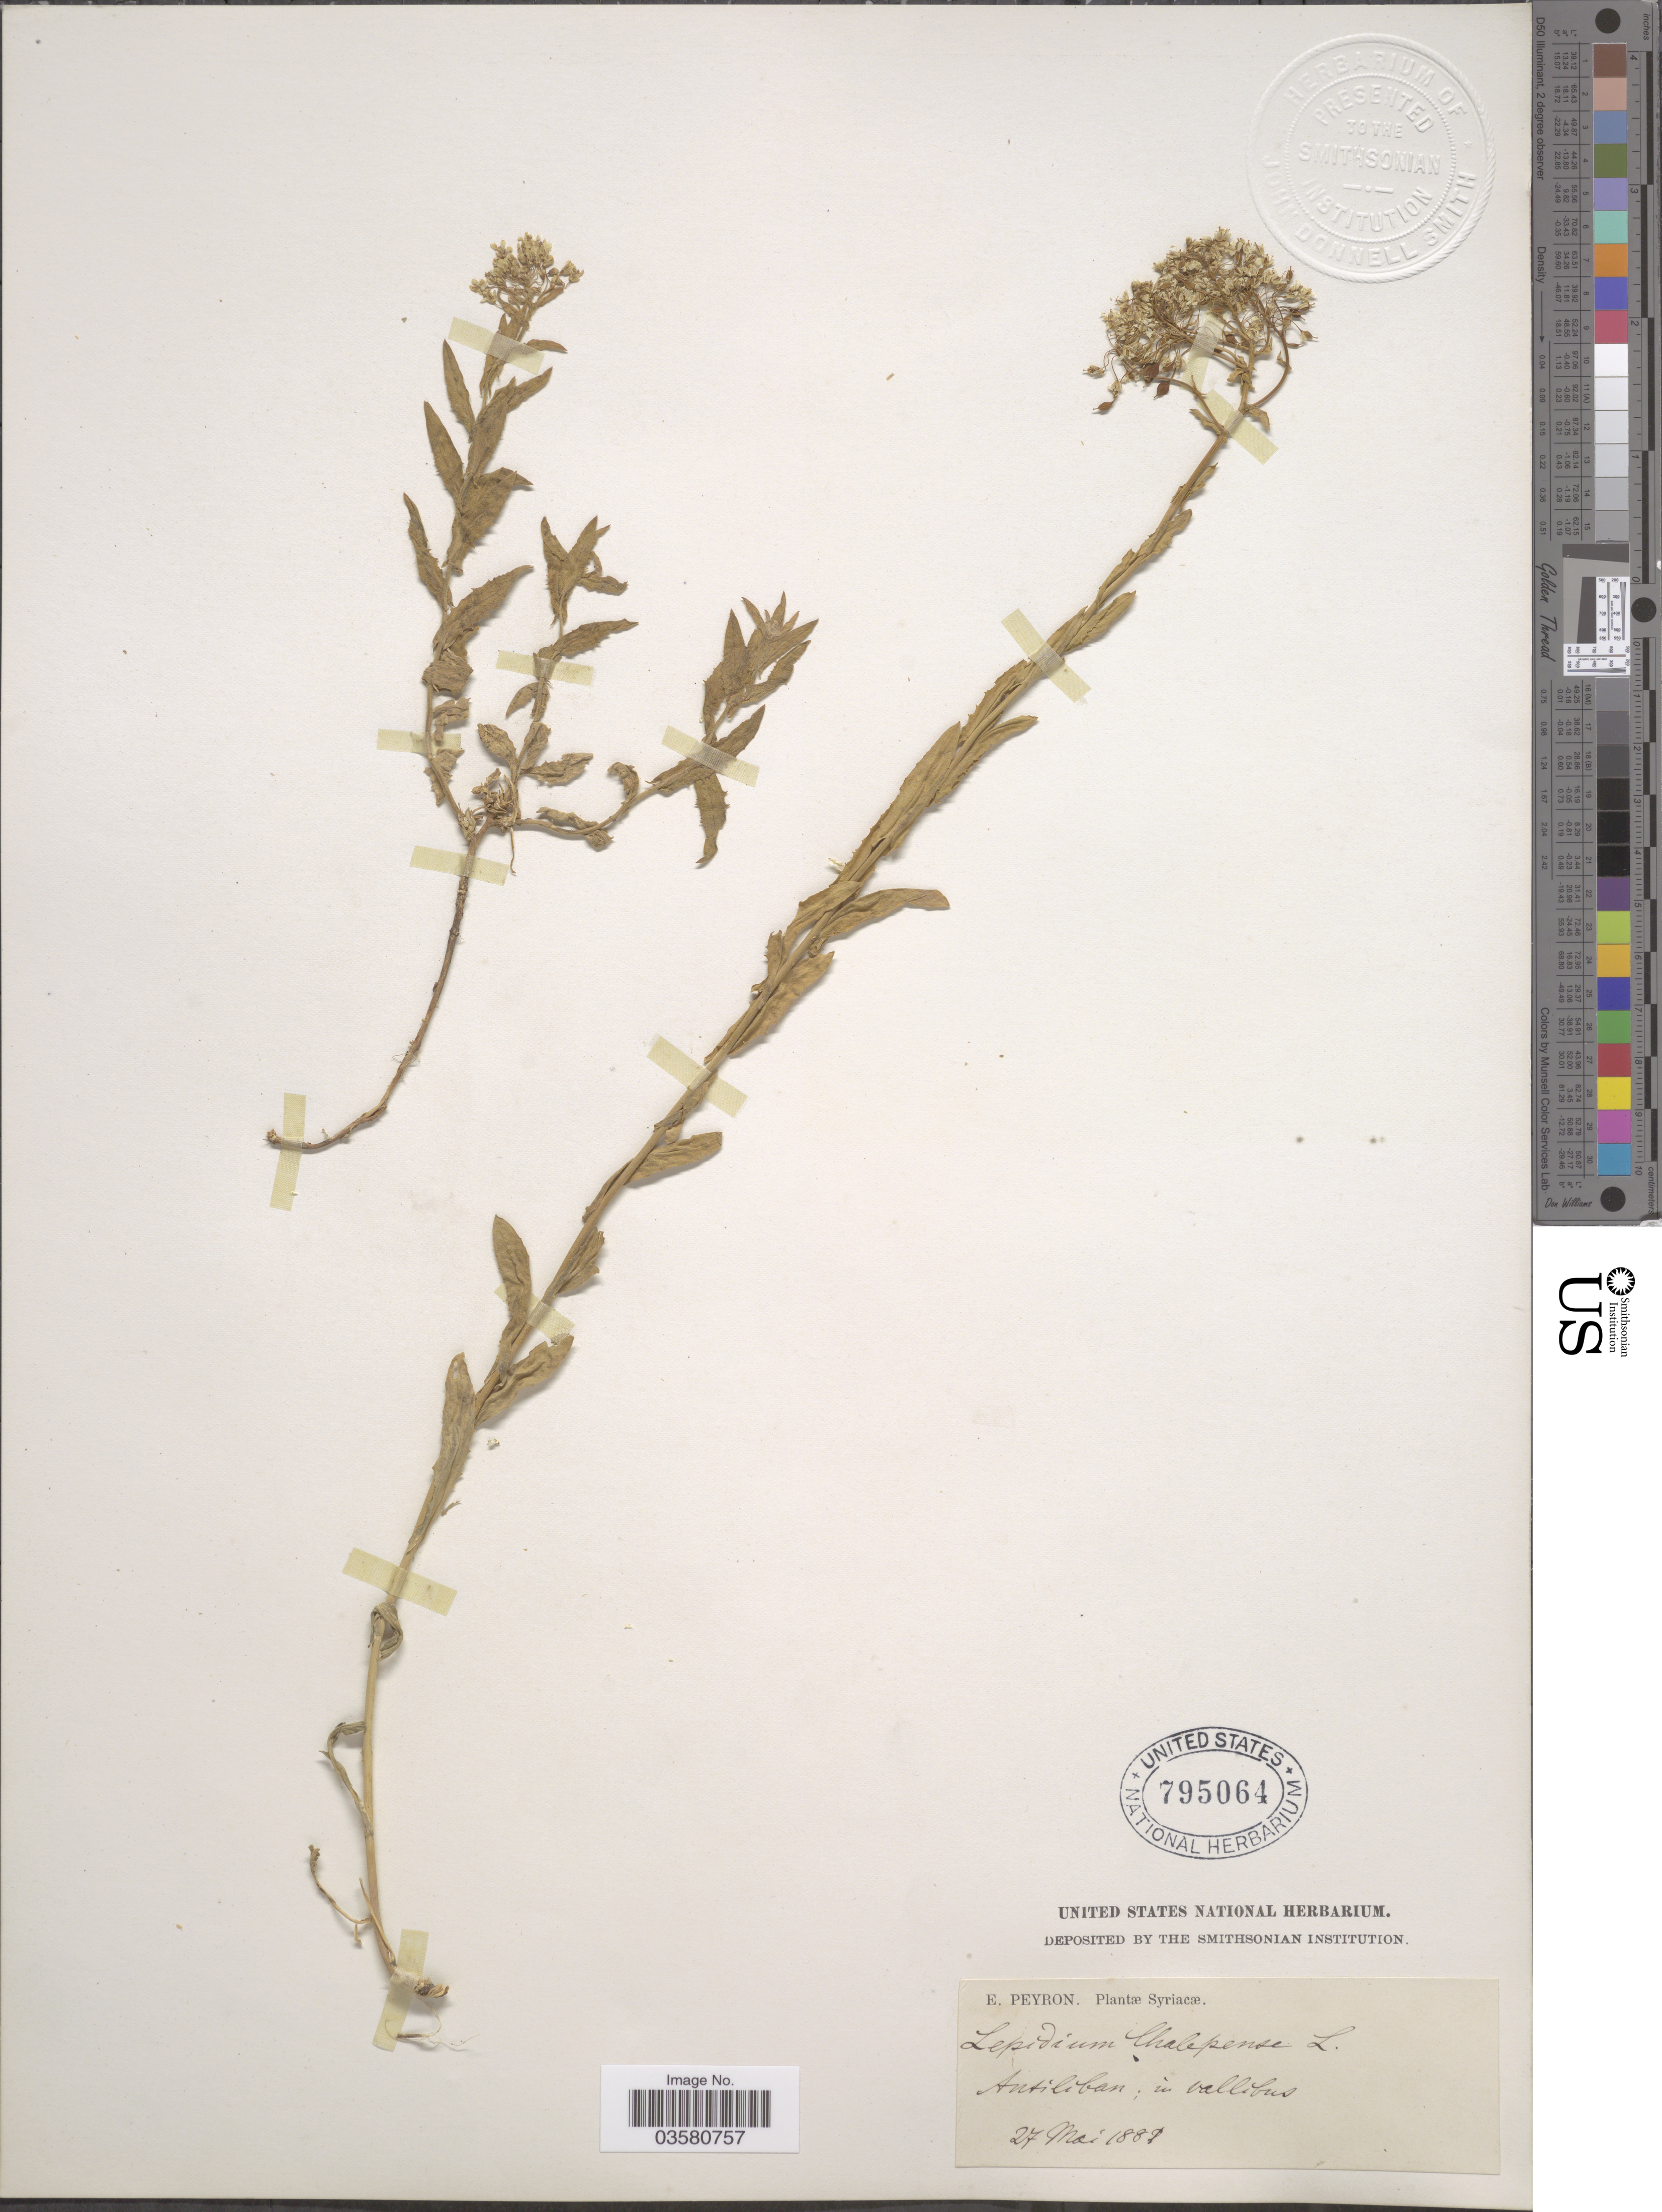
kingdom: Plantae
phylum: Tracheophyta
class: Magnoliopsida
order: Brassicales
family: Brassicaceae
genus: Lepidium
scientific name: Lepidium chalepense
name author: L.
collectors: E. Peyron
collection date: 1881-05-27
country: Syria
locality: Syriacœ. Antileban [interpreted]; in collibus.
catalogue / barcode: US 795064